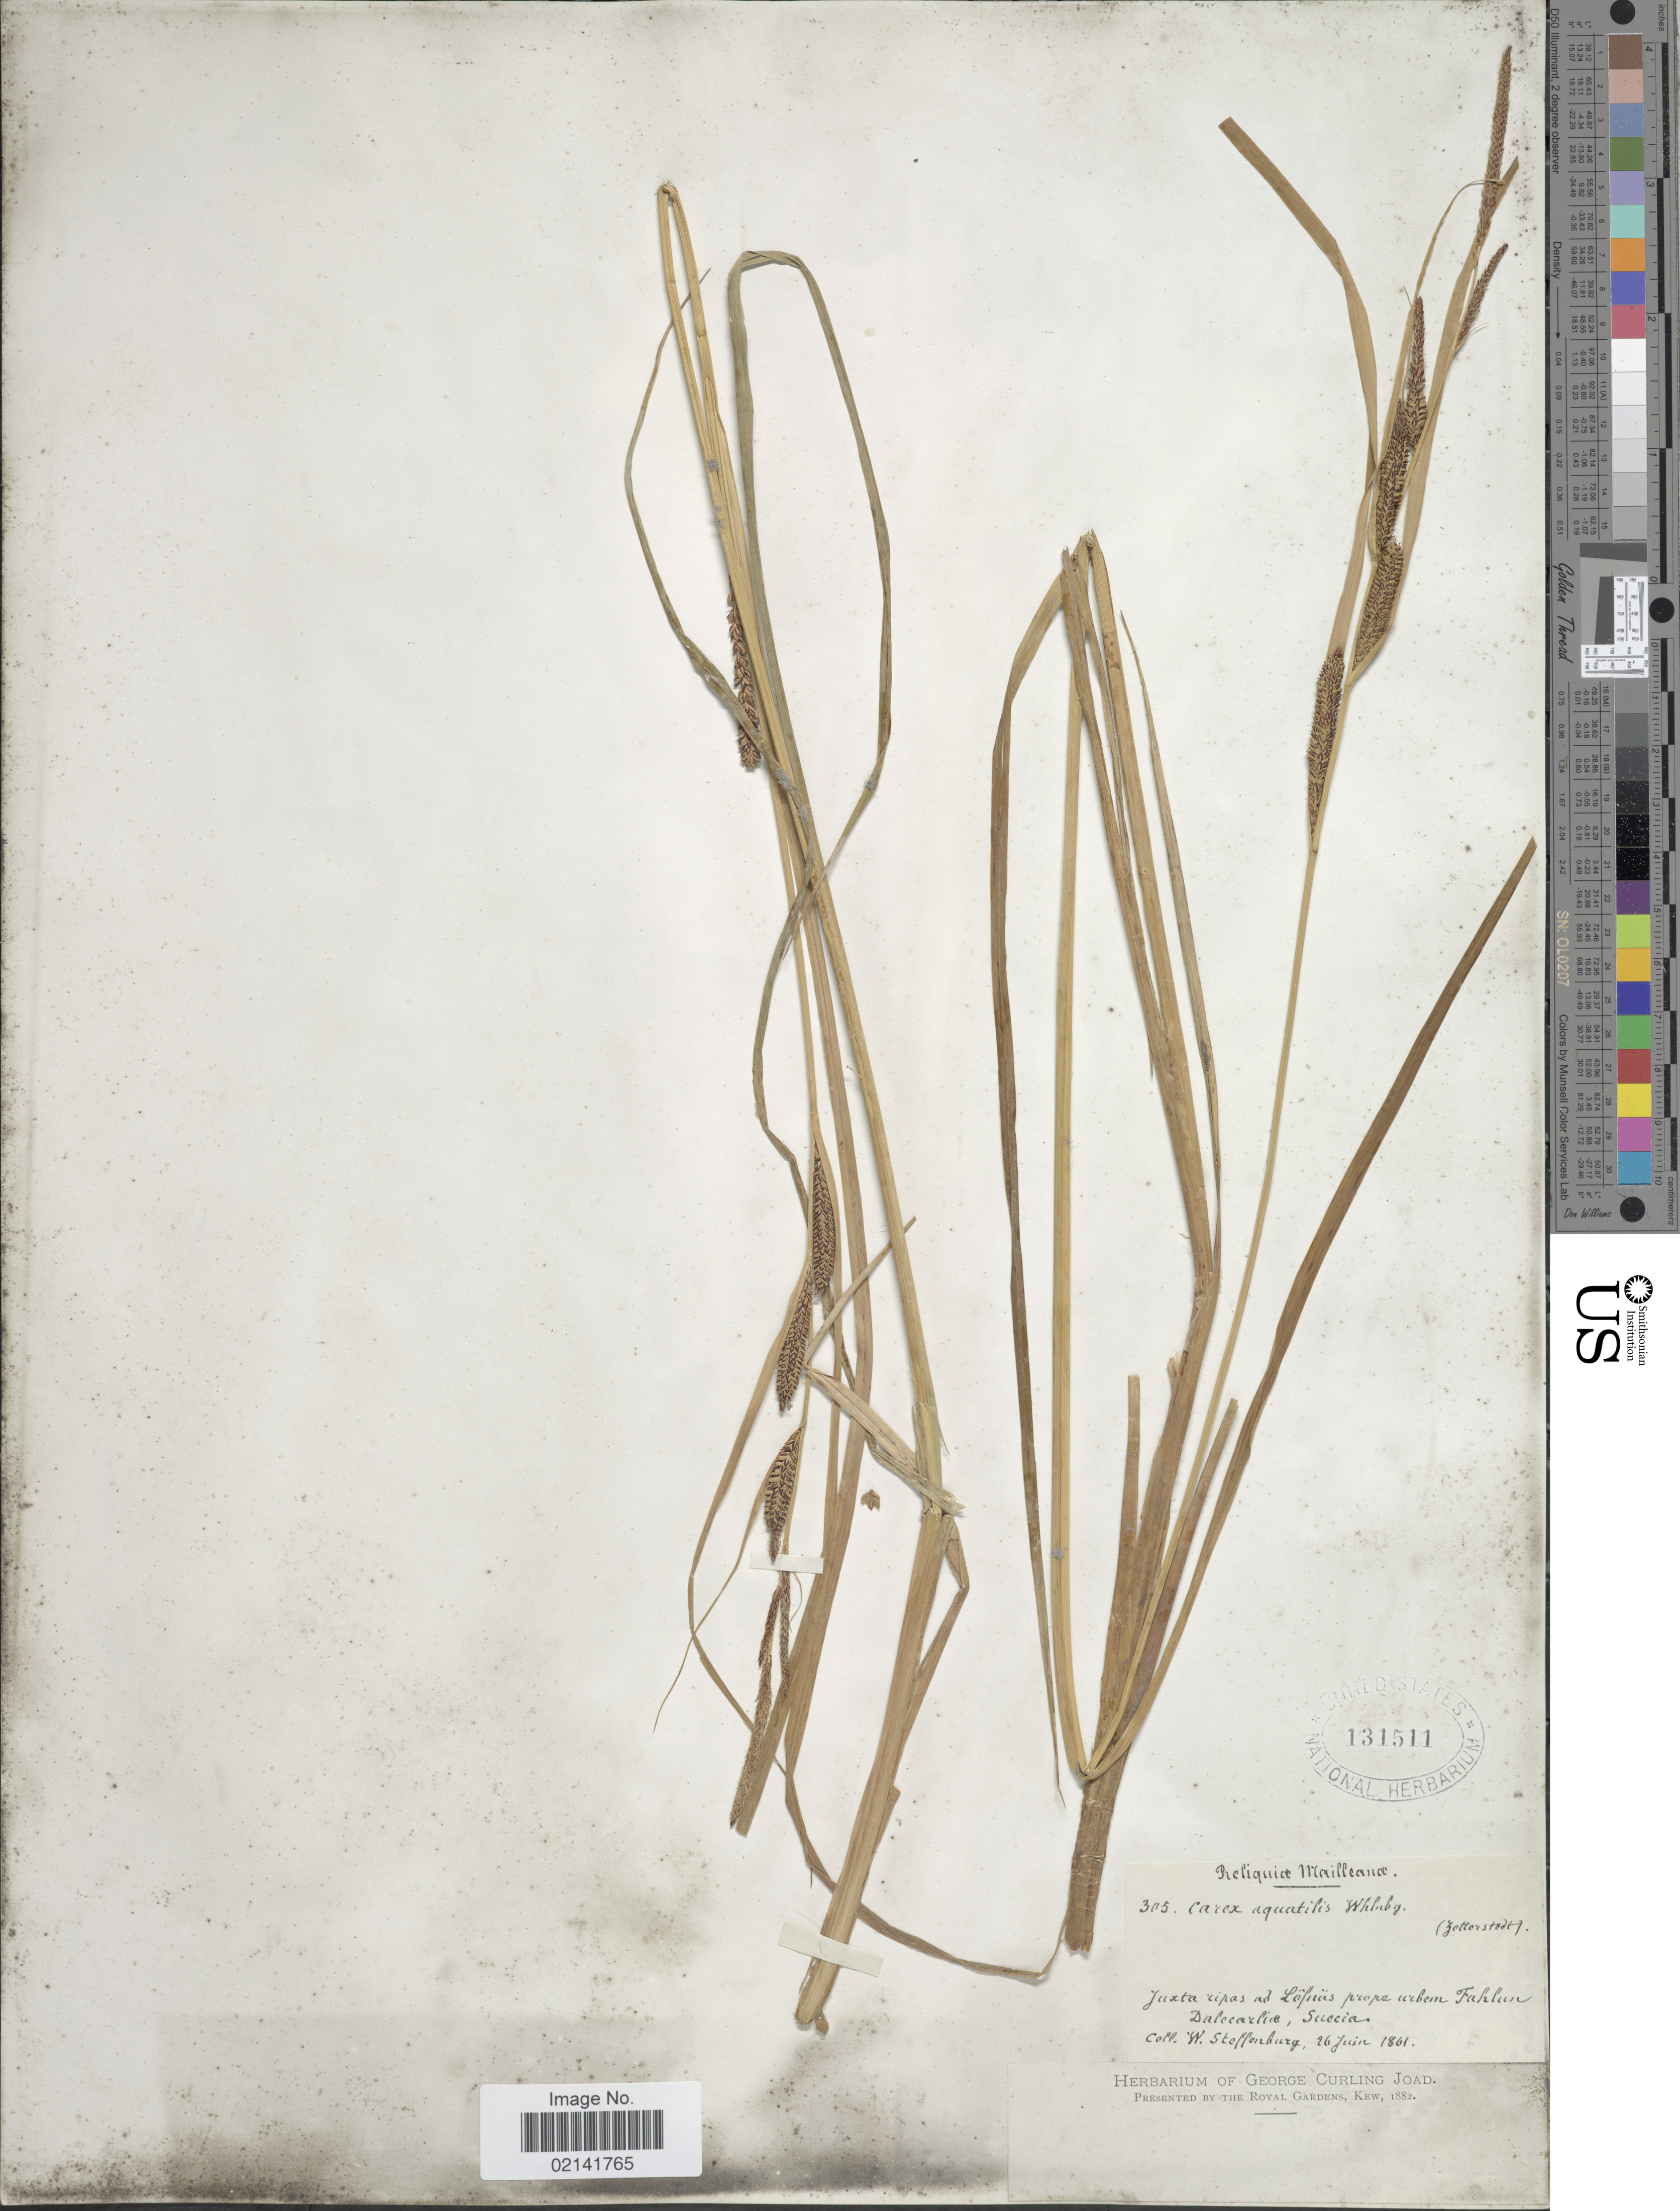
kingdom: Plantae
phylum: Tracheophyta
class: Liliopsida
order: Poales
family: Cyperaceae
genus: Carex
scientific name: Carex aquatilis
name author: Wahlenb.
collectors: W. Stoffenburg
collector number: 305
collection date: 1861-06-26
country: Sweden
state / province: Dalarna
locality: Juxta ripas ad Lofnas [ = Lövnäs] prope urbem Fahlun Dalarnadia.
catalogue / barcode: US 131511